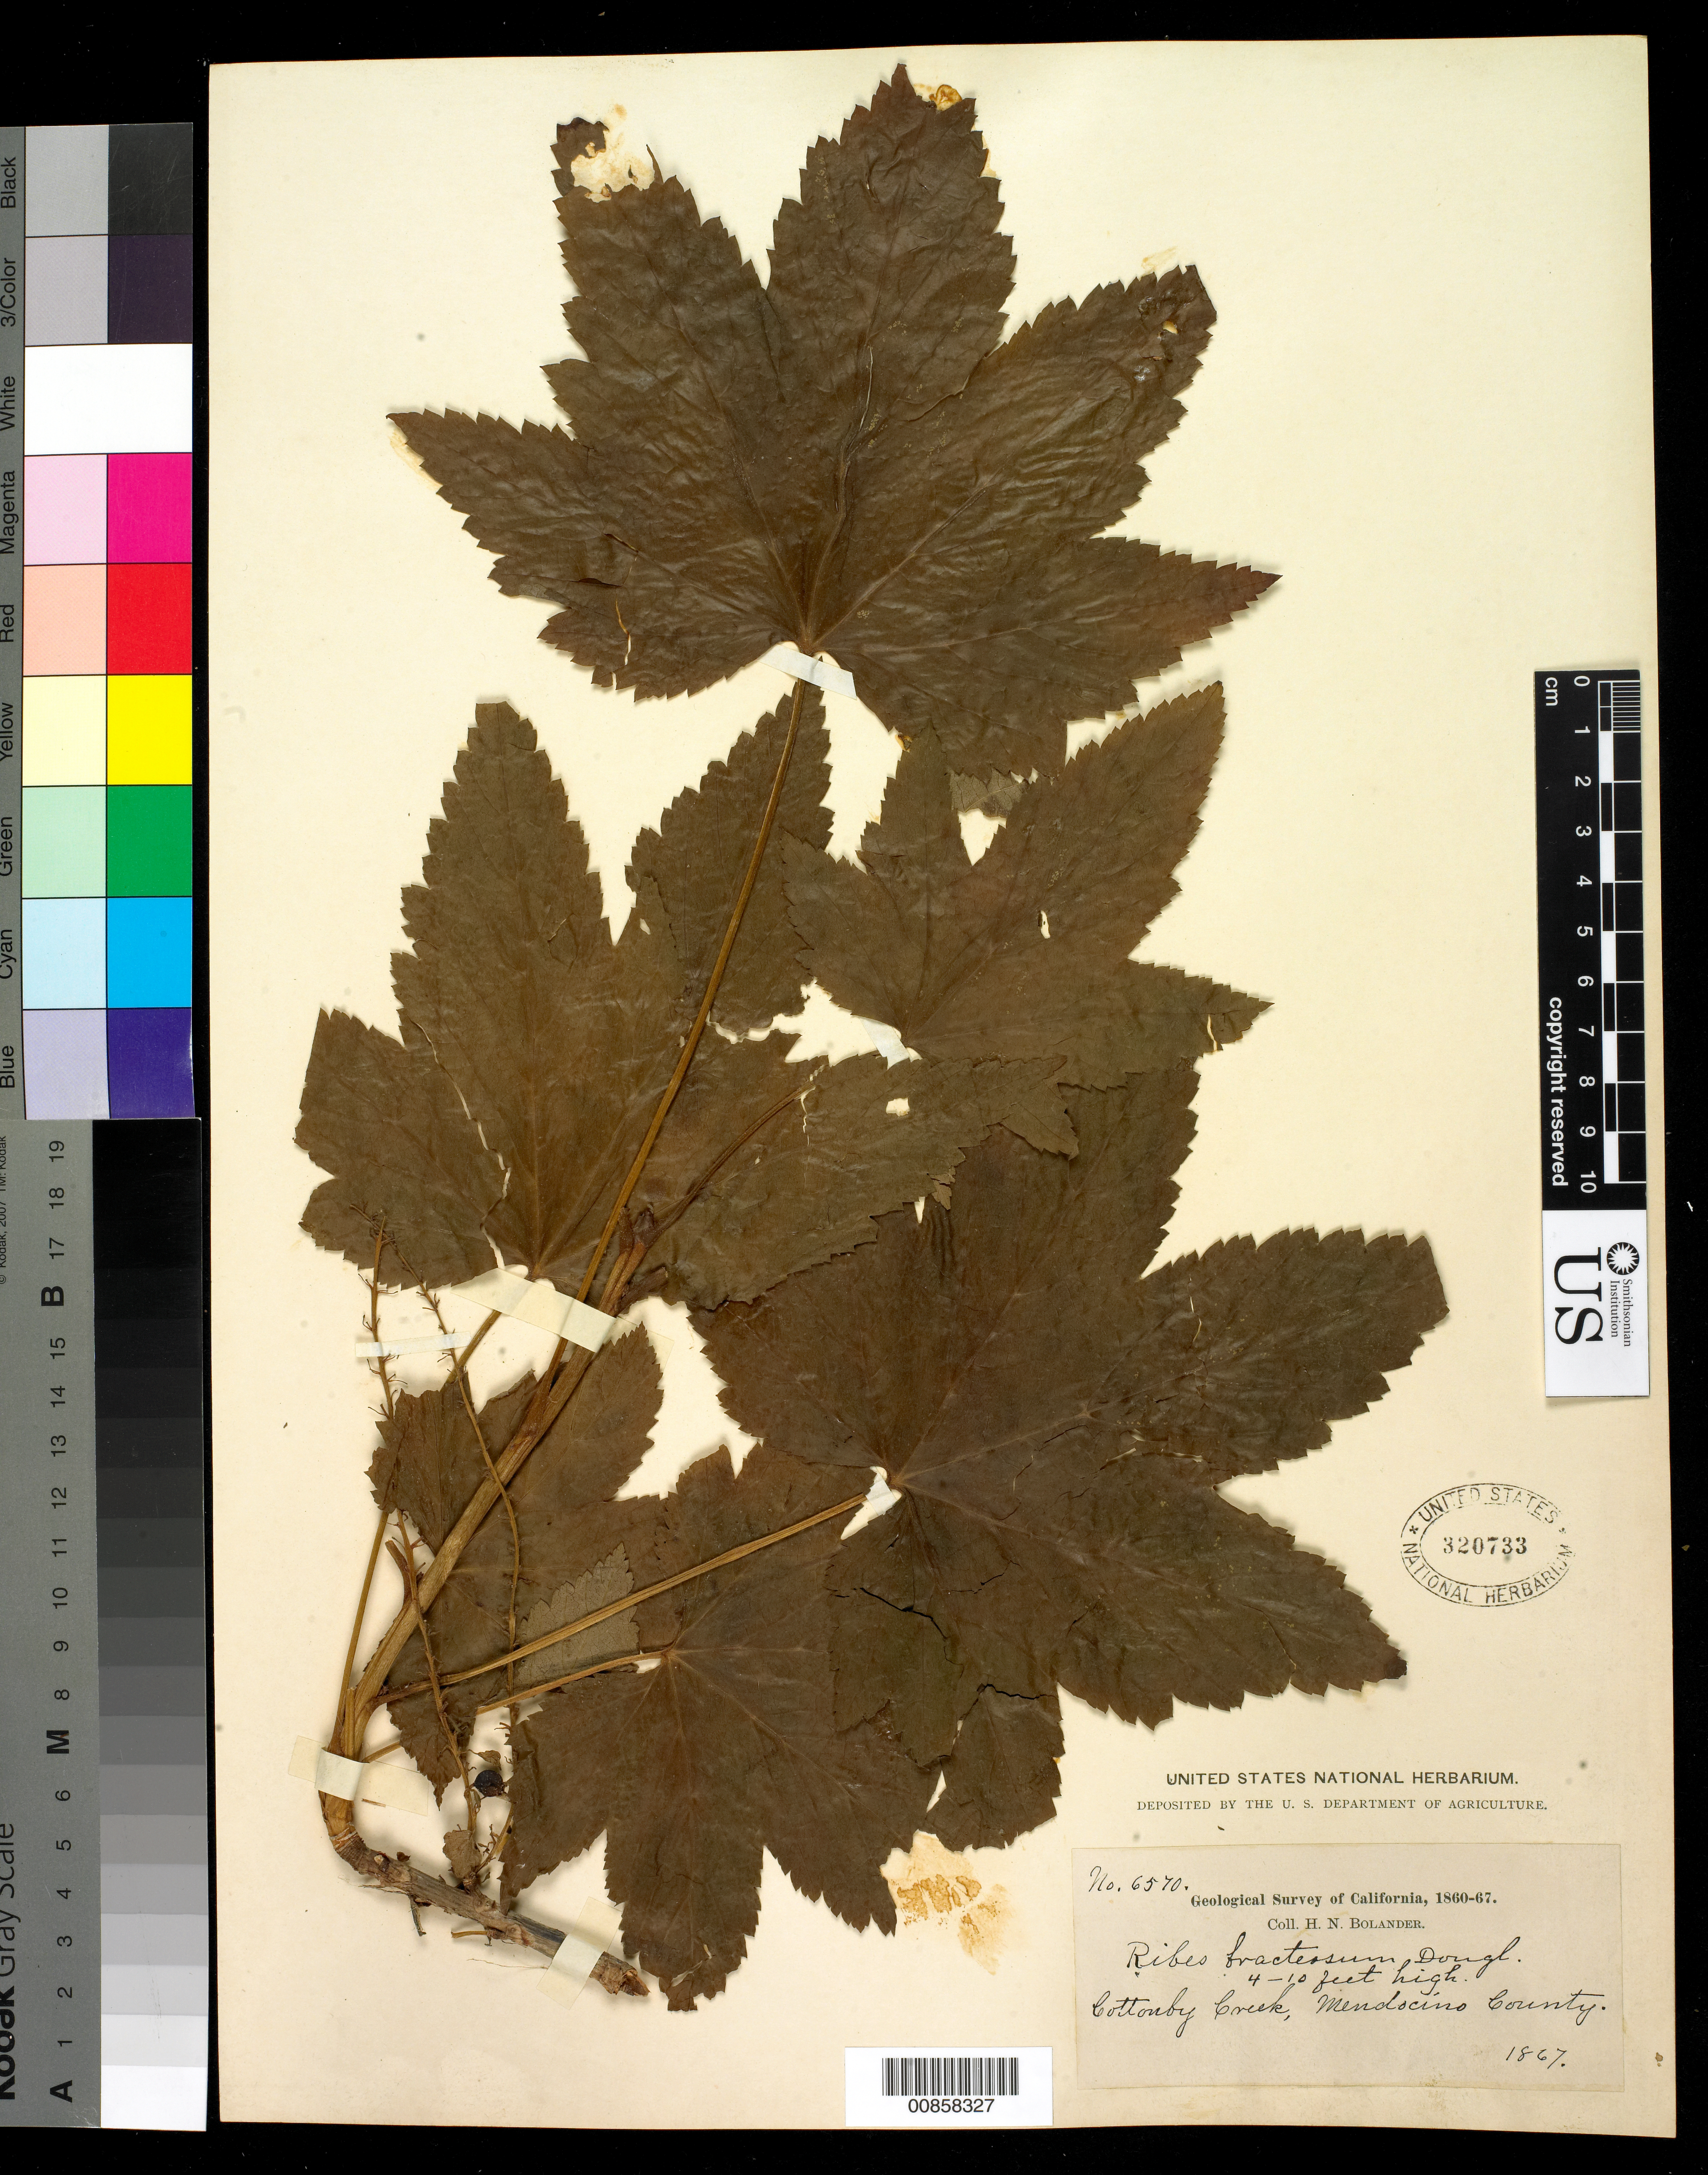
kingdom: Plantae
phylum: Tracheophyta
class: Magnoliopsida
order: Saxifragales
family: Grossulariaceae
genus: Ribes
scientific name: Ribes bracteosum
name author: Douglas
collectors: H. Bolander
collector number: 6570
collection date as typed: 1867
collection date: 1867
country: United States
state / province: California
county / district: Mendocino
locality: Cottonby Creek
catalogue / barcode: US 320733